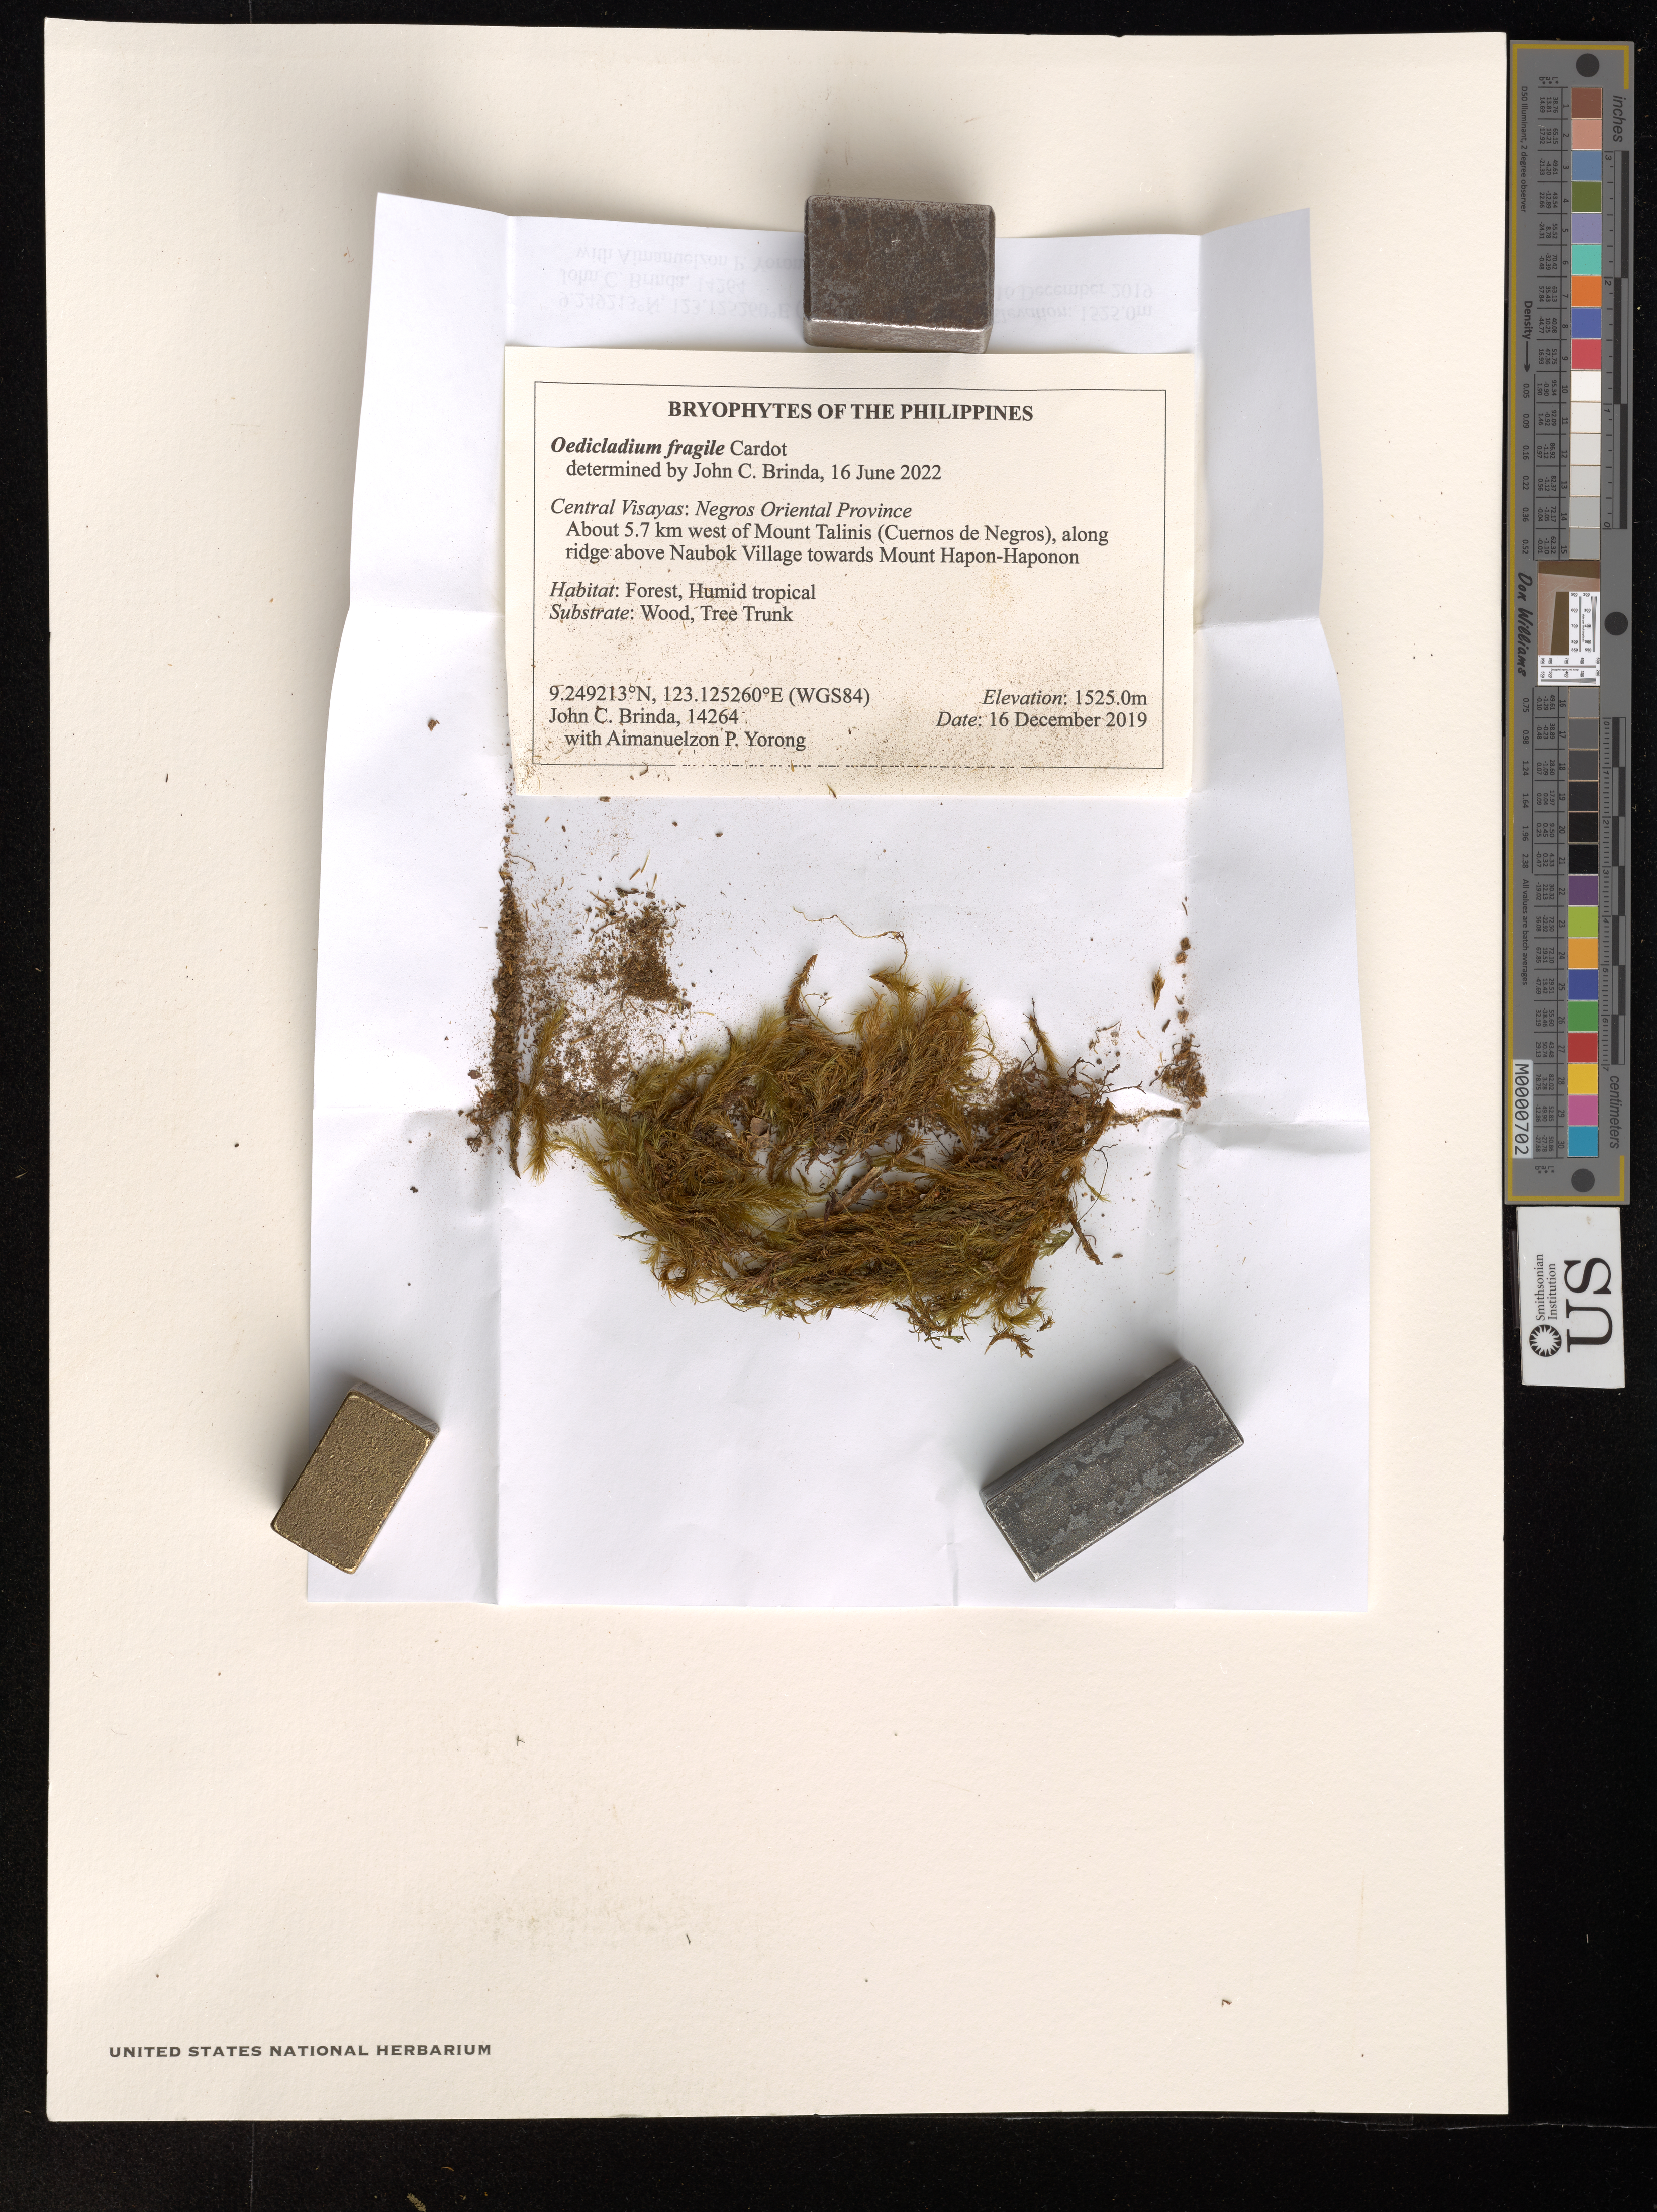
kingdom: Plantae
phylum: Chlorophyta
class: Chlorophyceae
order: Oedogoniales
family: Oedogoniaceae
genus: Oedogonium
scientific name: Oedogonium fragile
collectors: J. Brinda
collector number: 14264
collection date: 2019-12-16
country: Philippines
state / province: Central Visayas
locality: Negros Oriental Province. About 5.7 km west of Mount Talinis (Cuernos de Negros), along ridge above Naubok Village towards Mount Hapon-Haponon. (WGS84).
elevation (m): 1525